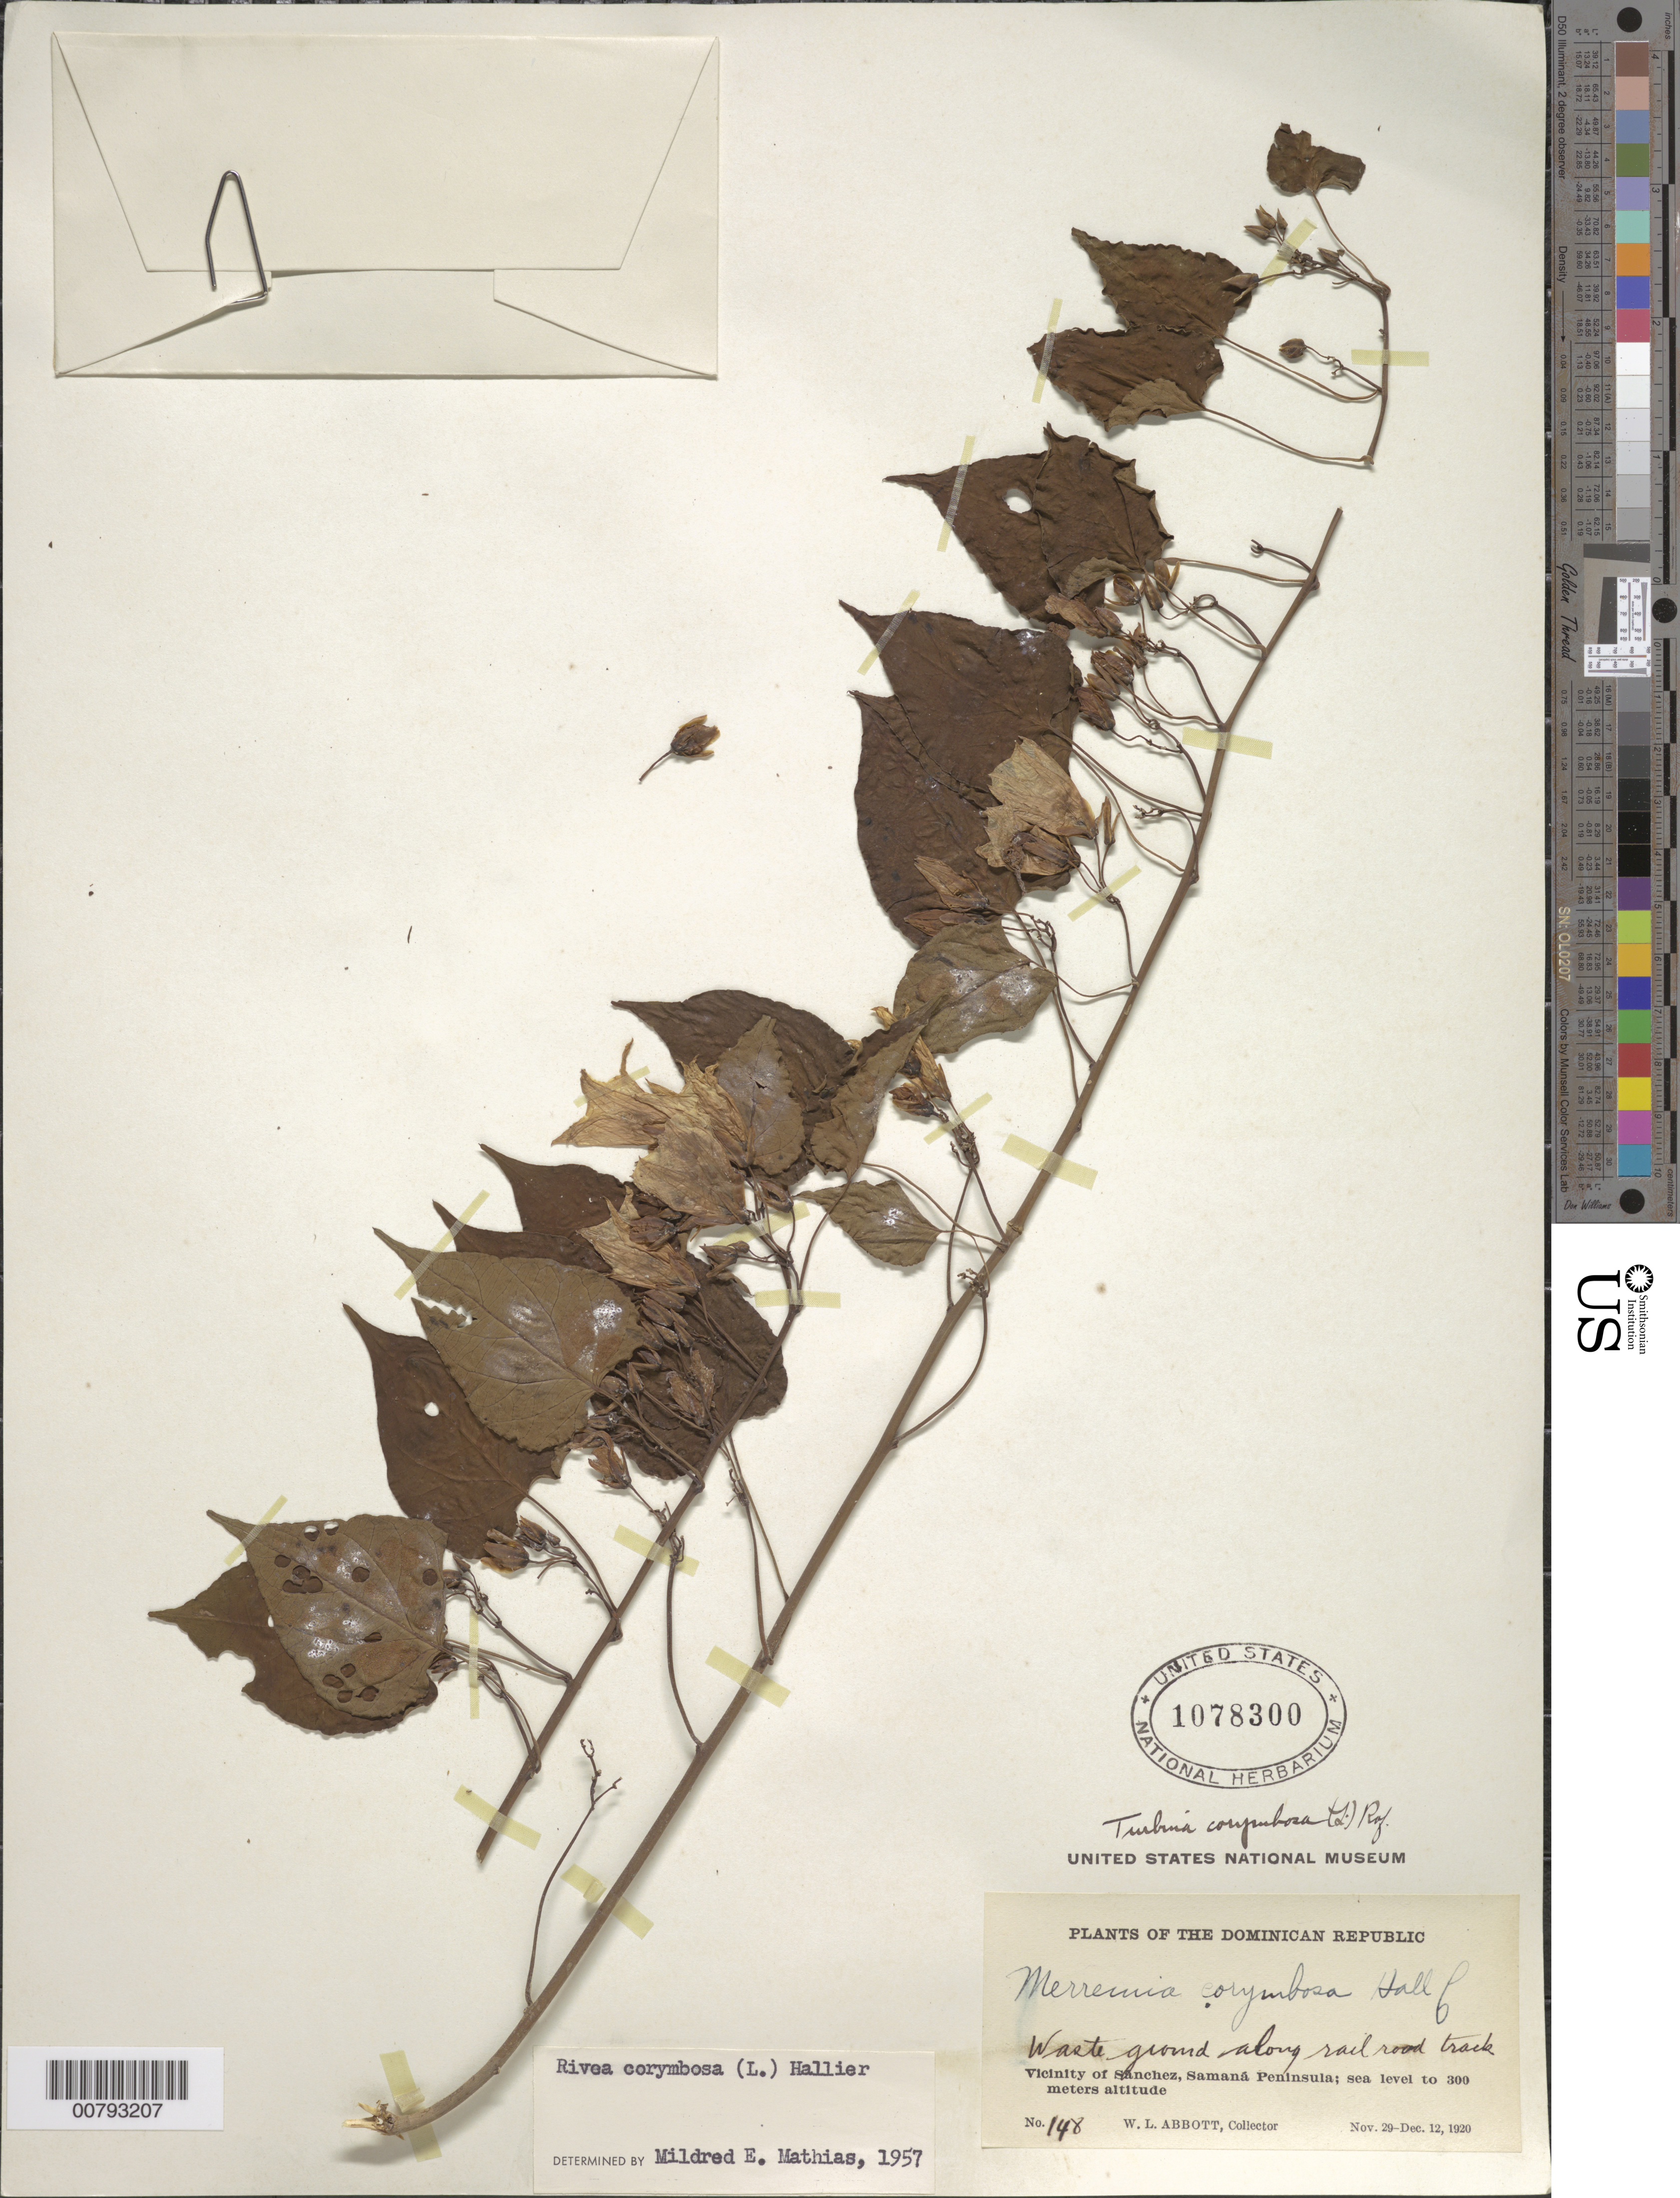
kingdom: Plantae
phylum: Tracheophyta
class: Magnoliopsida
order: Solanales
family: Convolvulaceae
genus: Turbina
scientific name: Turbina corymbosa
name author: (L.) Raf.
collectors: W. L. Abbott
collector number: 148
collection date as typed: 29 Dec 1920 to 12 Dec 1920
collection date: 1920-12-12/1920-12-29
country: Dominican Republic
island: Hispaniola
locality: Samaná Peninsula, vicinity of Sánchez.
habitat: Waste ground along rail road track.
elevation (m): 0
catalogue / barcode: US 1078300